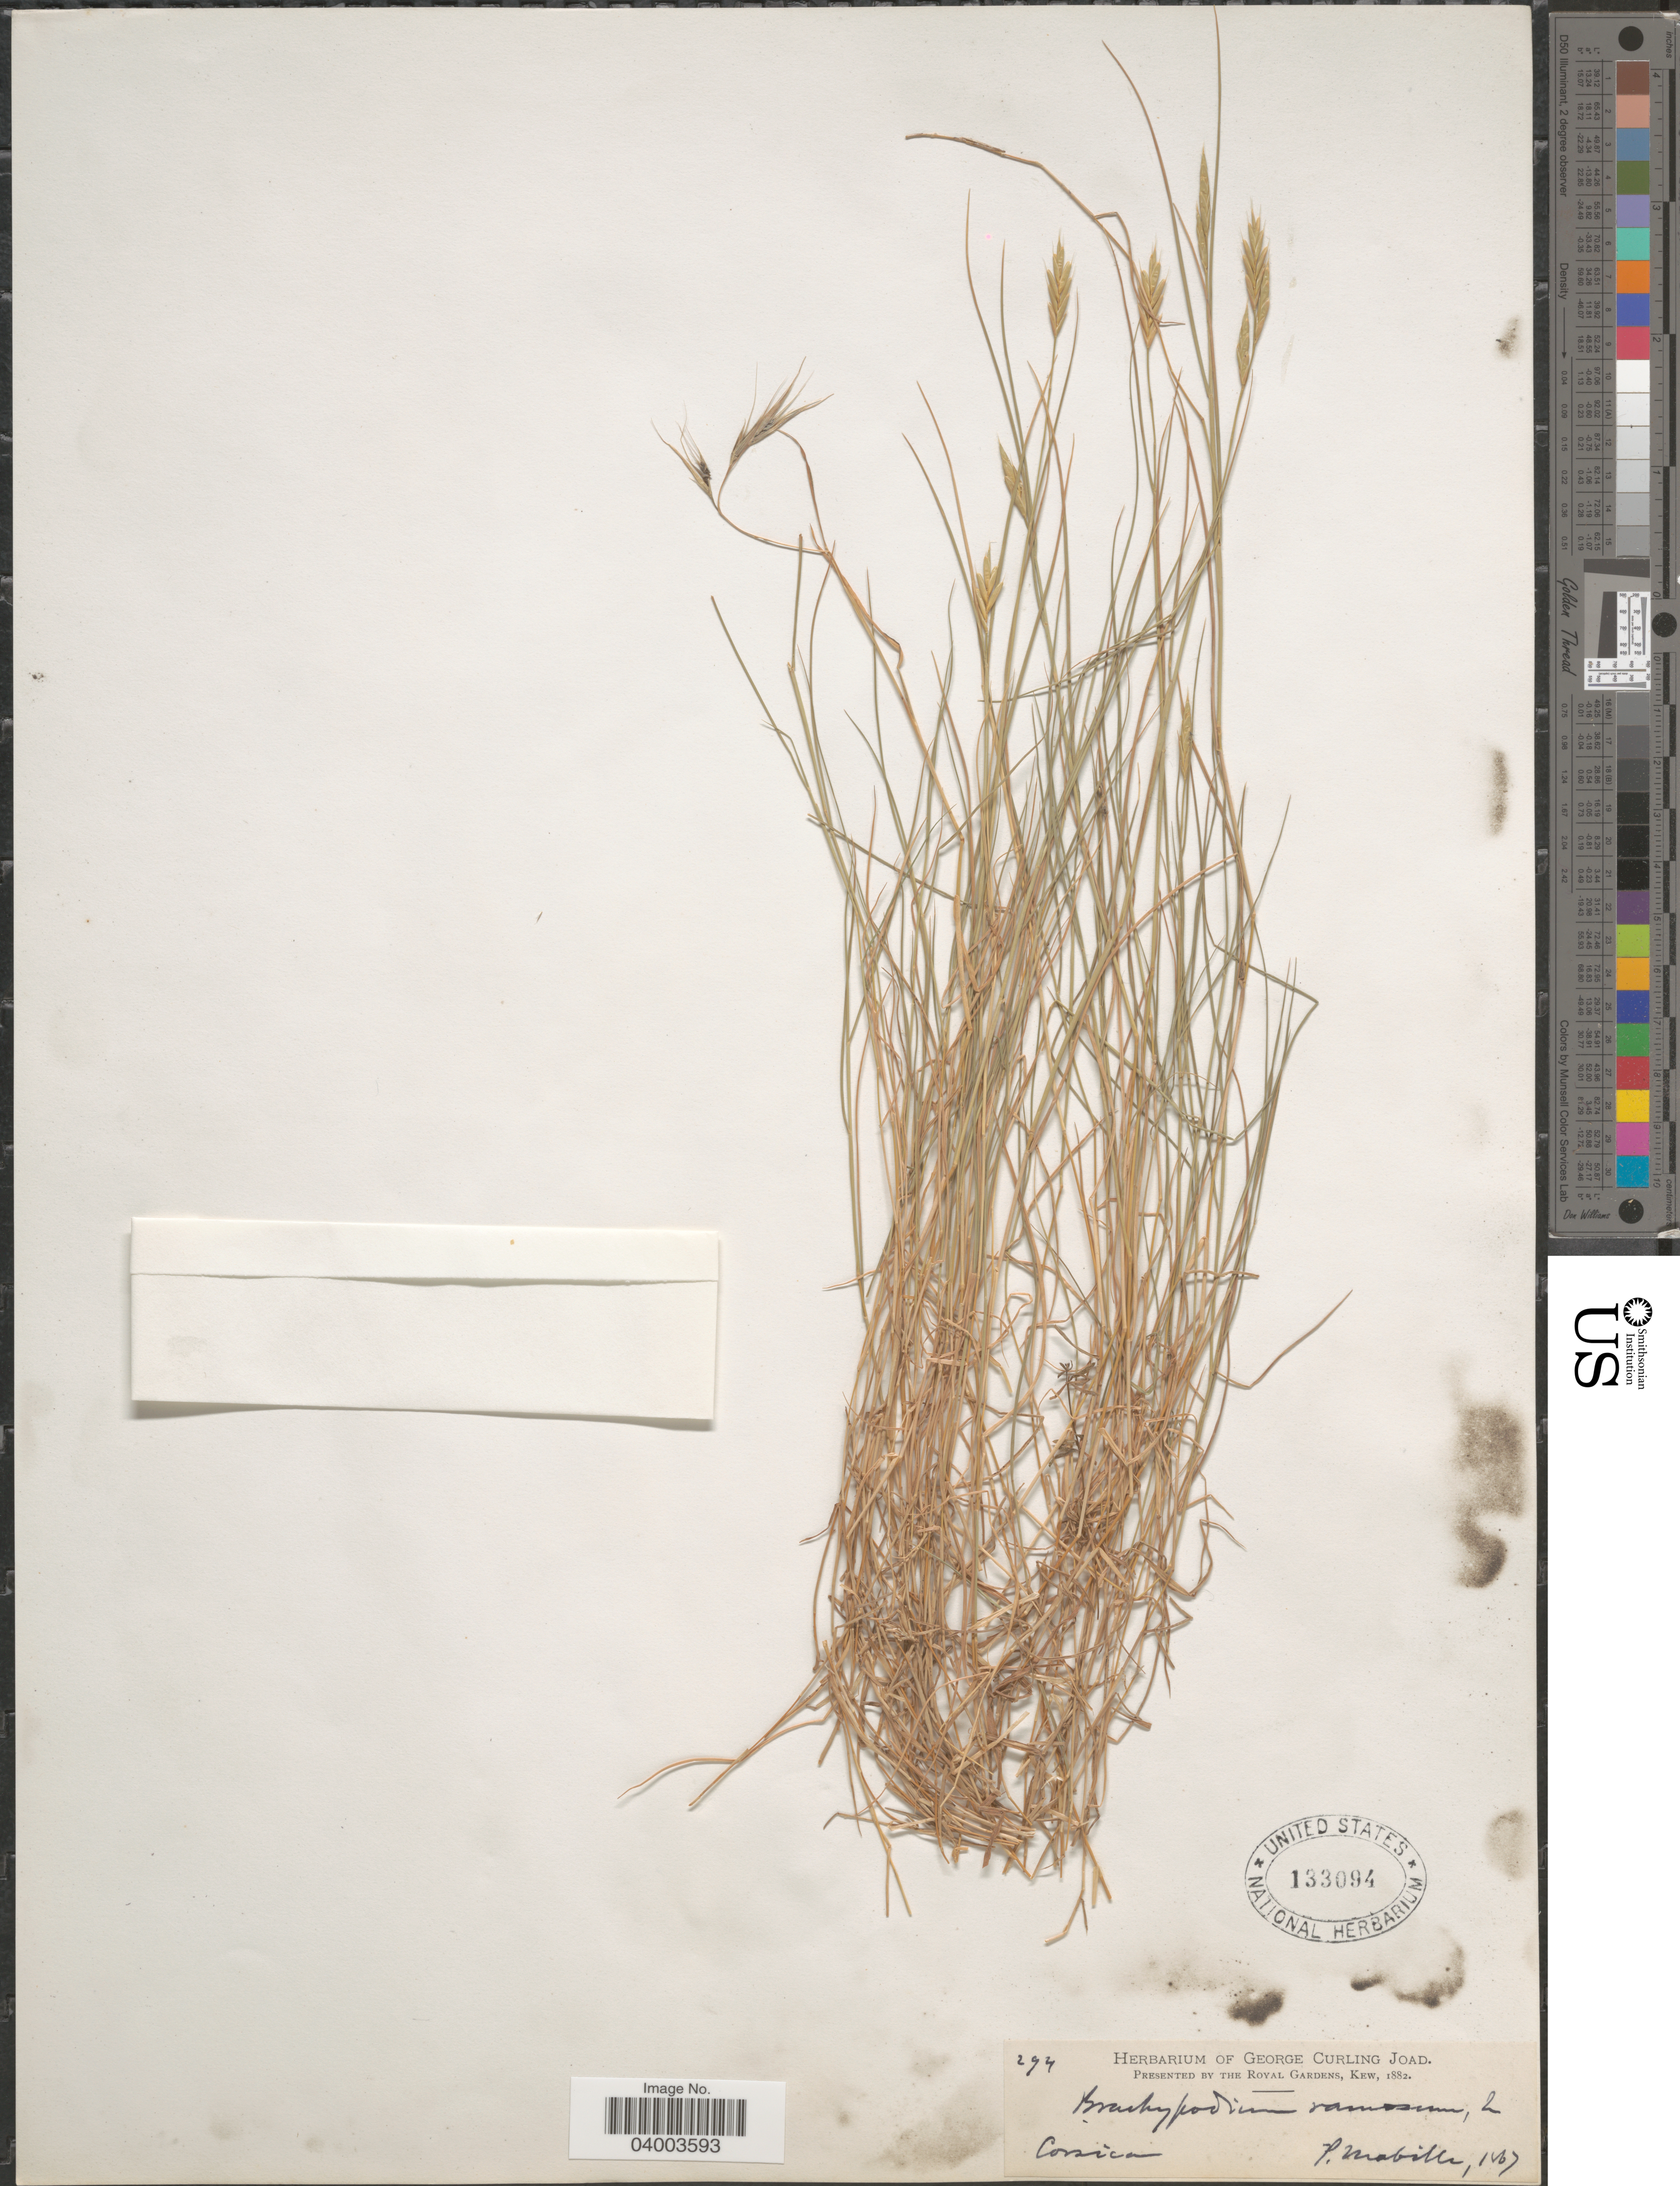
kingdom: Plantae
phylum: Tracheophyta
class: Liliopsida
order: Poales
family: Poaceae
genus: Brachypodium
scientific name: Brachypodium retusum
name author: (Pers.) P. Beauv.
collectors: P. Mabille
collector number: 294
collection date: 1867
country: France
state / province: Corsica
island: Corse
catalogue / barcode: US 133094